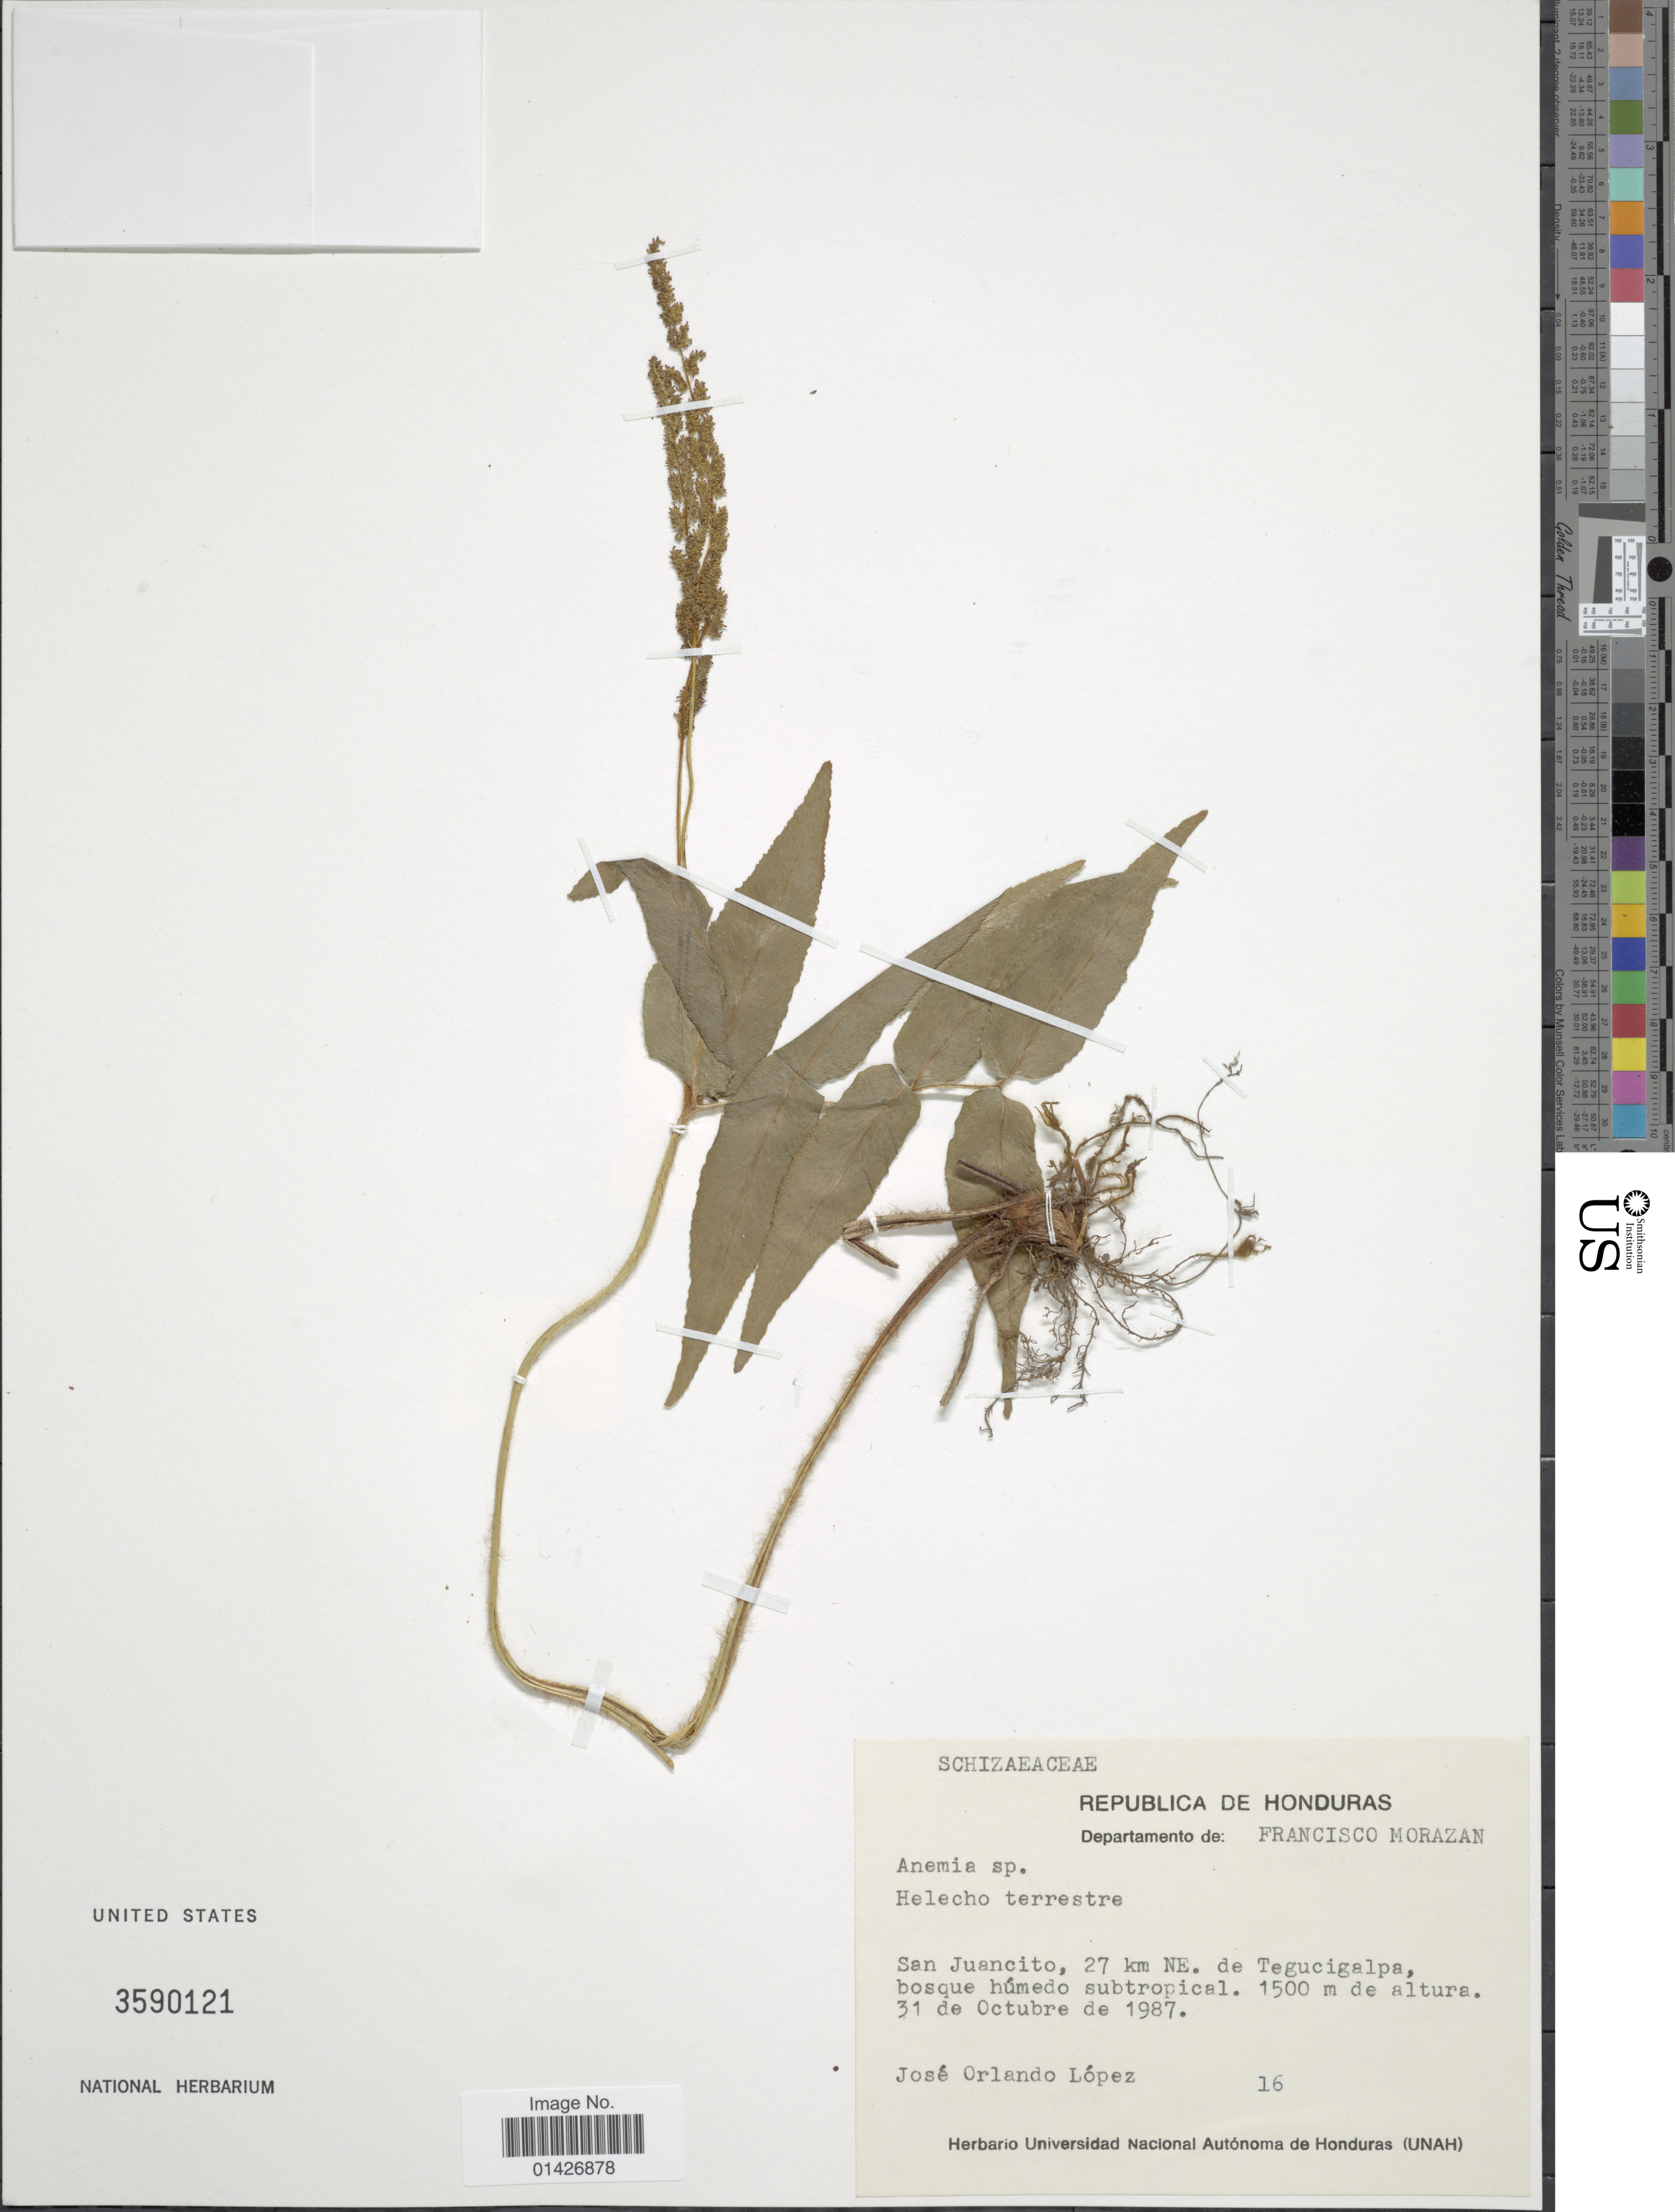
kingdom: Plantae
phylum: Tracheophyta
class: Polypodiopsida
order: Schizaeales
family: Anemiaceae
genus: Anemia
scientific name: Anemia sp.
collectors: J. López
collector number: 16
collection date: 1987-10-31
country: Honduras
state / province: Fco. Morazán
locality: Republica de Honduras, Departamento de: Francisco Morazan, San Juancito, 27 km NE de Tegucigalpa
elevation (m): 1500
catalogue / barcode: US 3590121